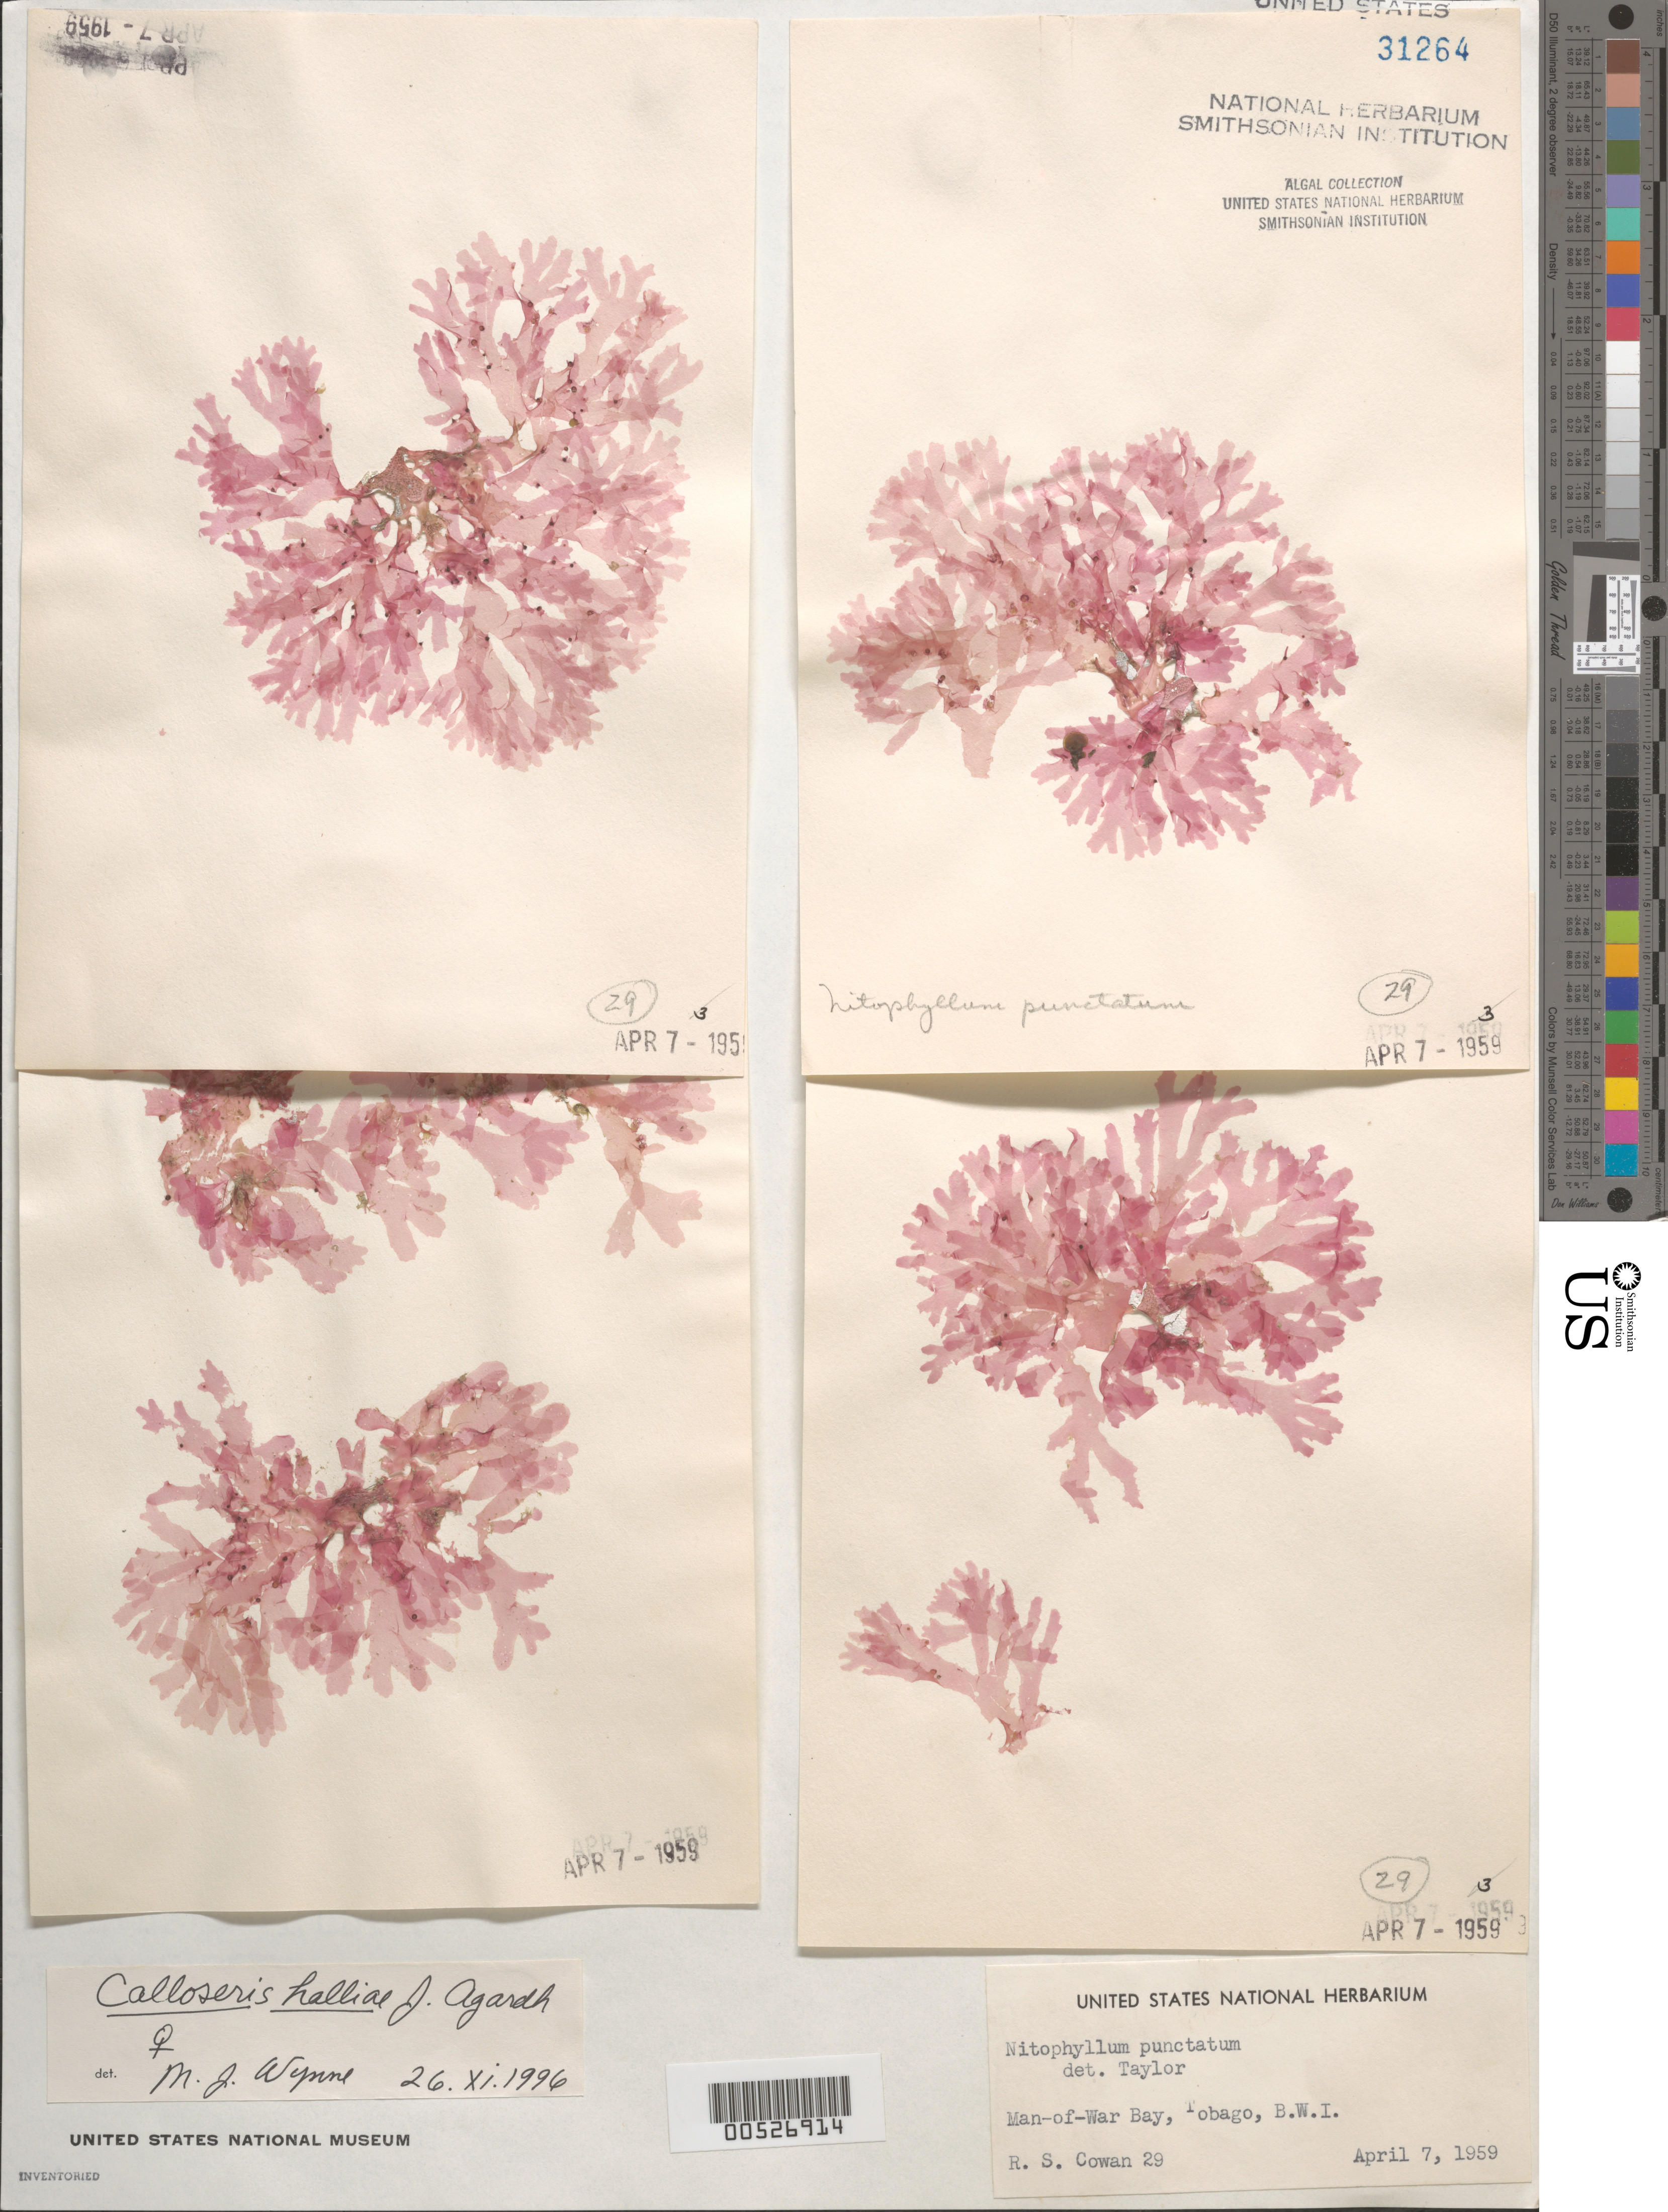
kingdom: Plantae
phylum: Rhodophyta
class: Florideophyceae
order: Ceramiales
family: Delesseriaceae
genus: Calloseris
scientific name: Calloseris halliae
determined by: Wynne, M. J.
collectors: R. S. Cowan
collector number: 29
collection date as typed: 07 Apr 1959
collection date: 1959-04-07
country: Trinidad and Tobago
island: Tobago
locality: Man-of-War Bay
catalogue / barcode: US 31264